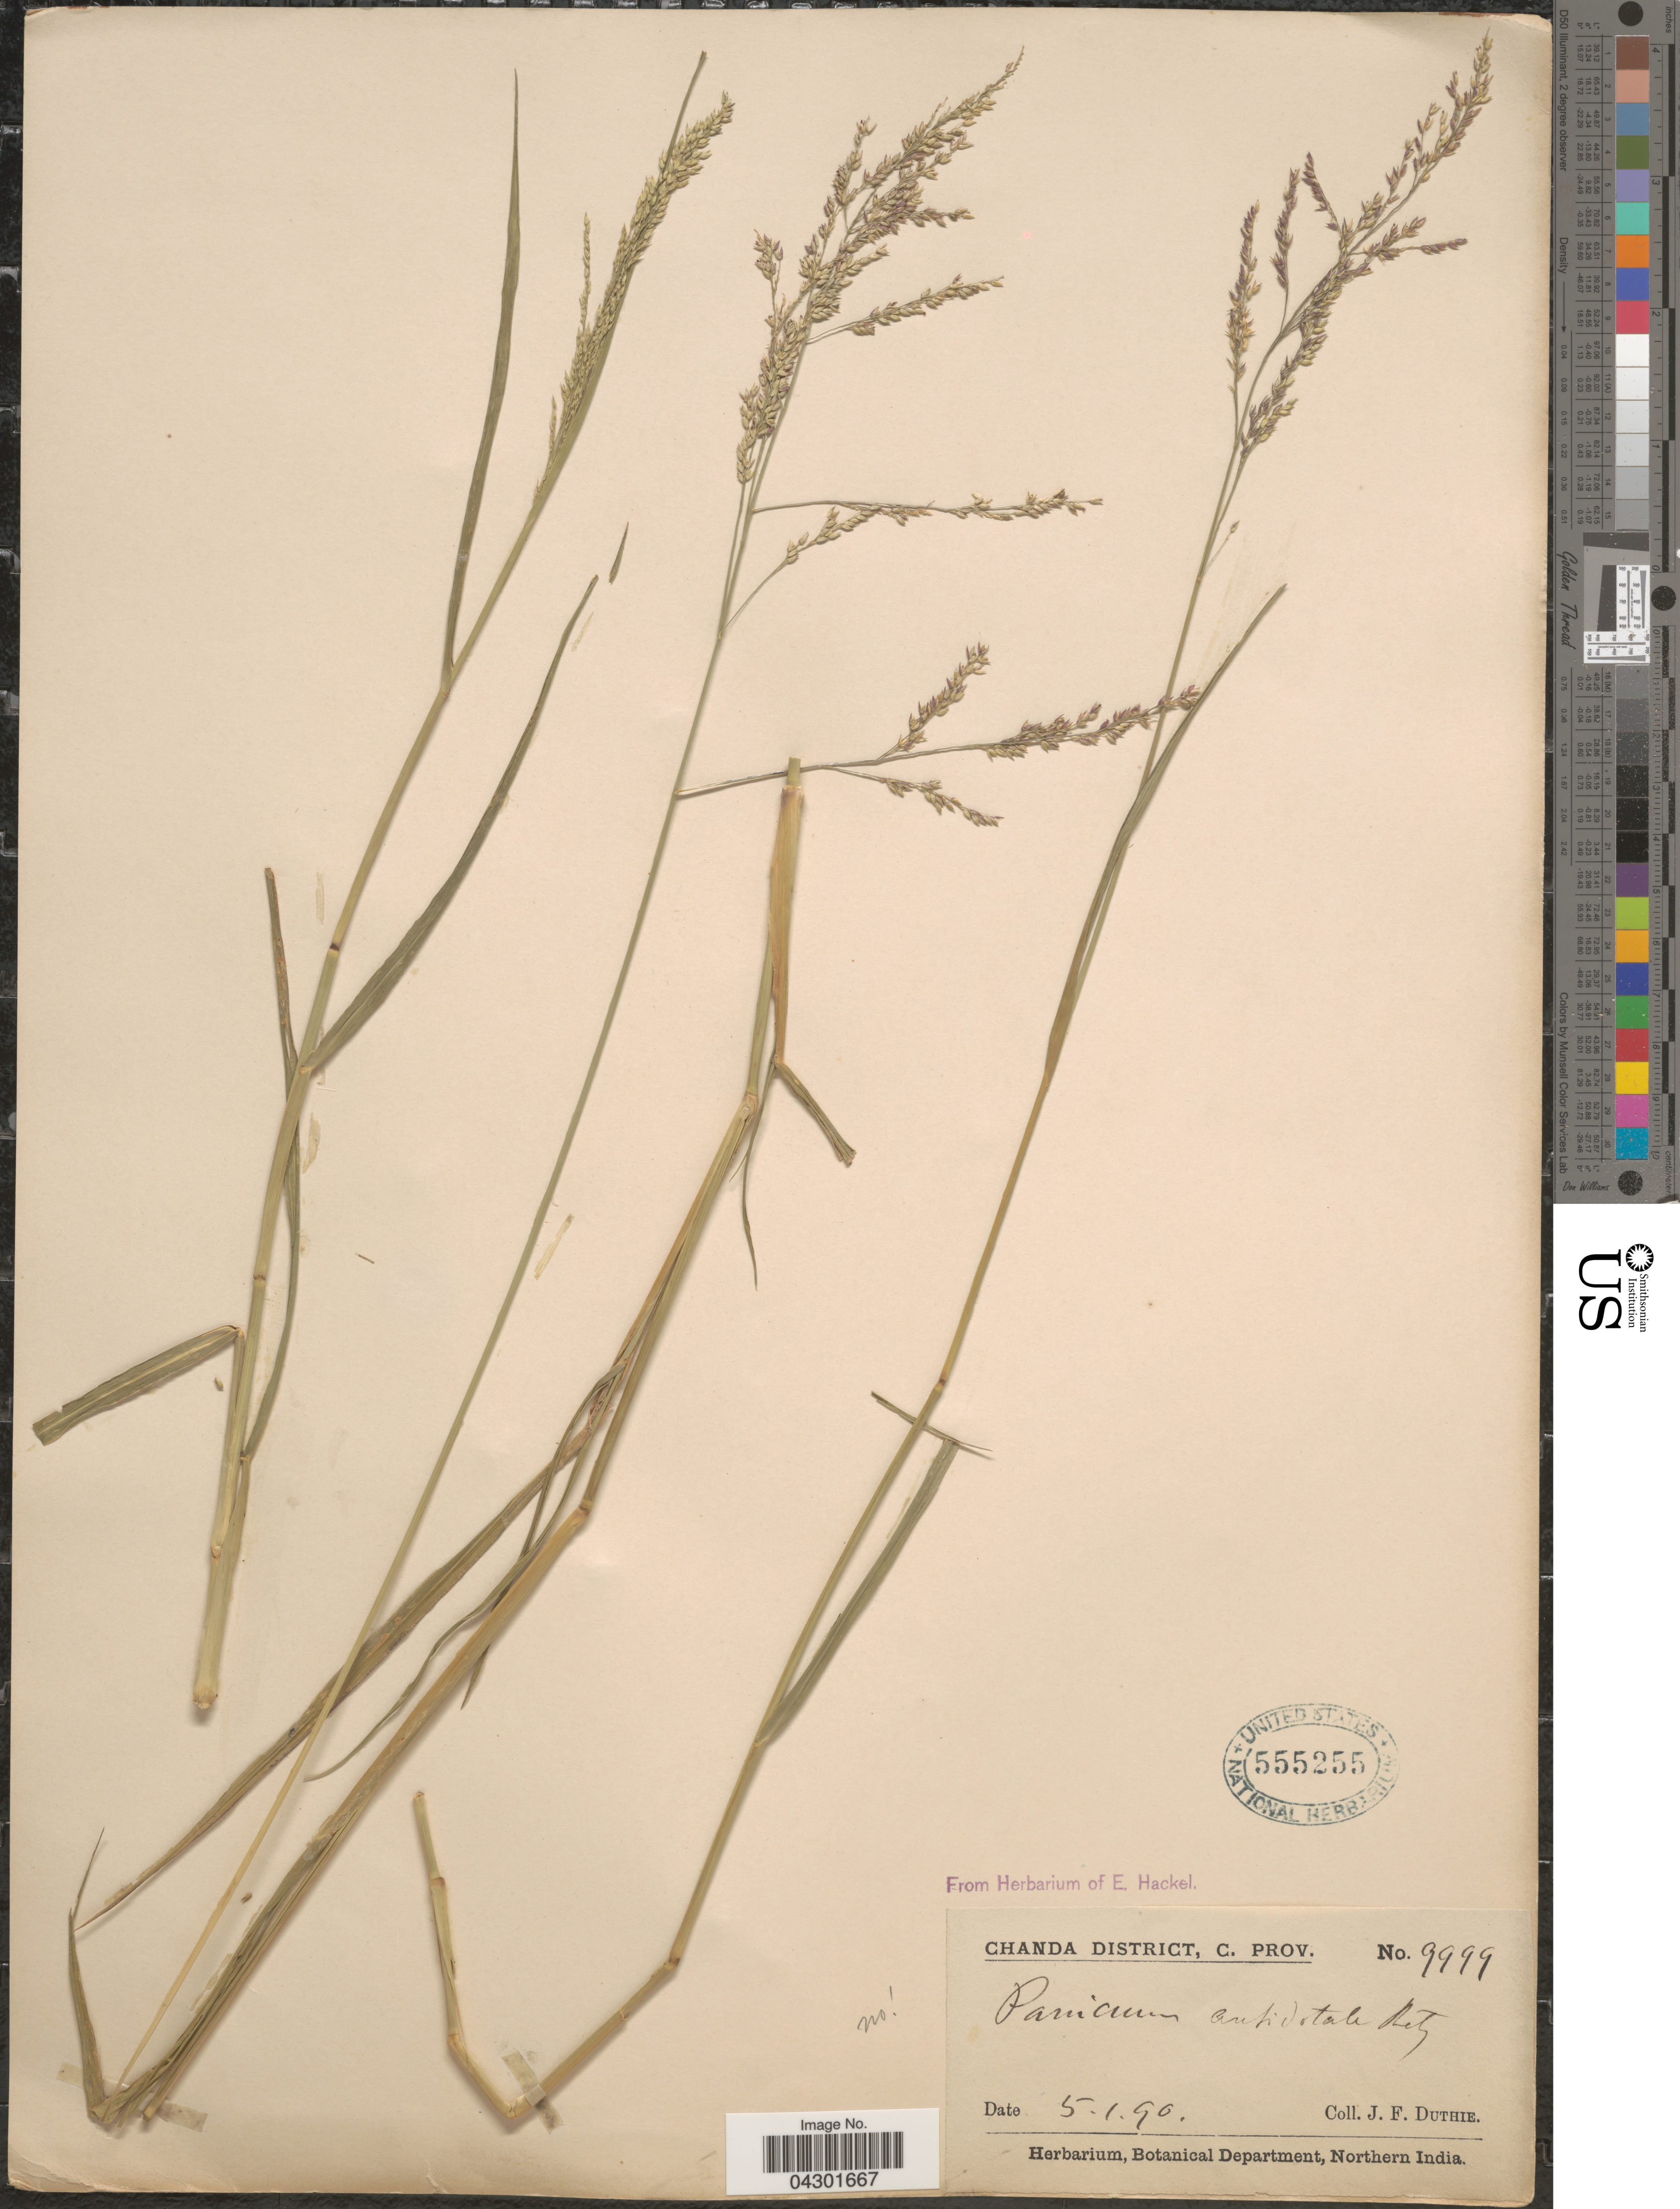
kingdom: Plantae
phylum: Tracheophyta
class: Liliopsida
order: Poales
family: Poaceae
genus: Panicum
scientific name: Panicum antidotale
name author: Retz.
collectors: J. F. Duthie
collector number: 9999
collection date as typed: Transcribed d/m/y: 5/1/90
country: India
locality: Chanda District, C. Prov.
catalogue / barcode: US 555255